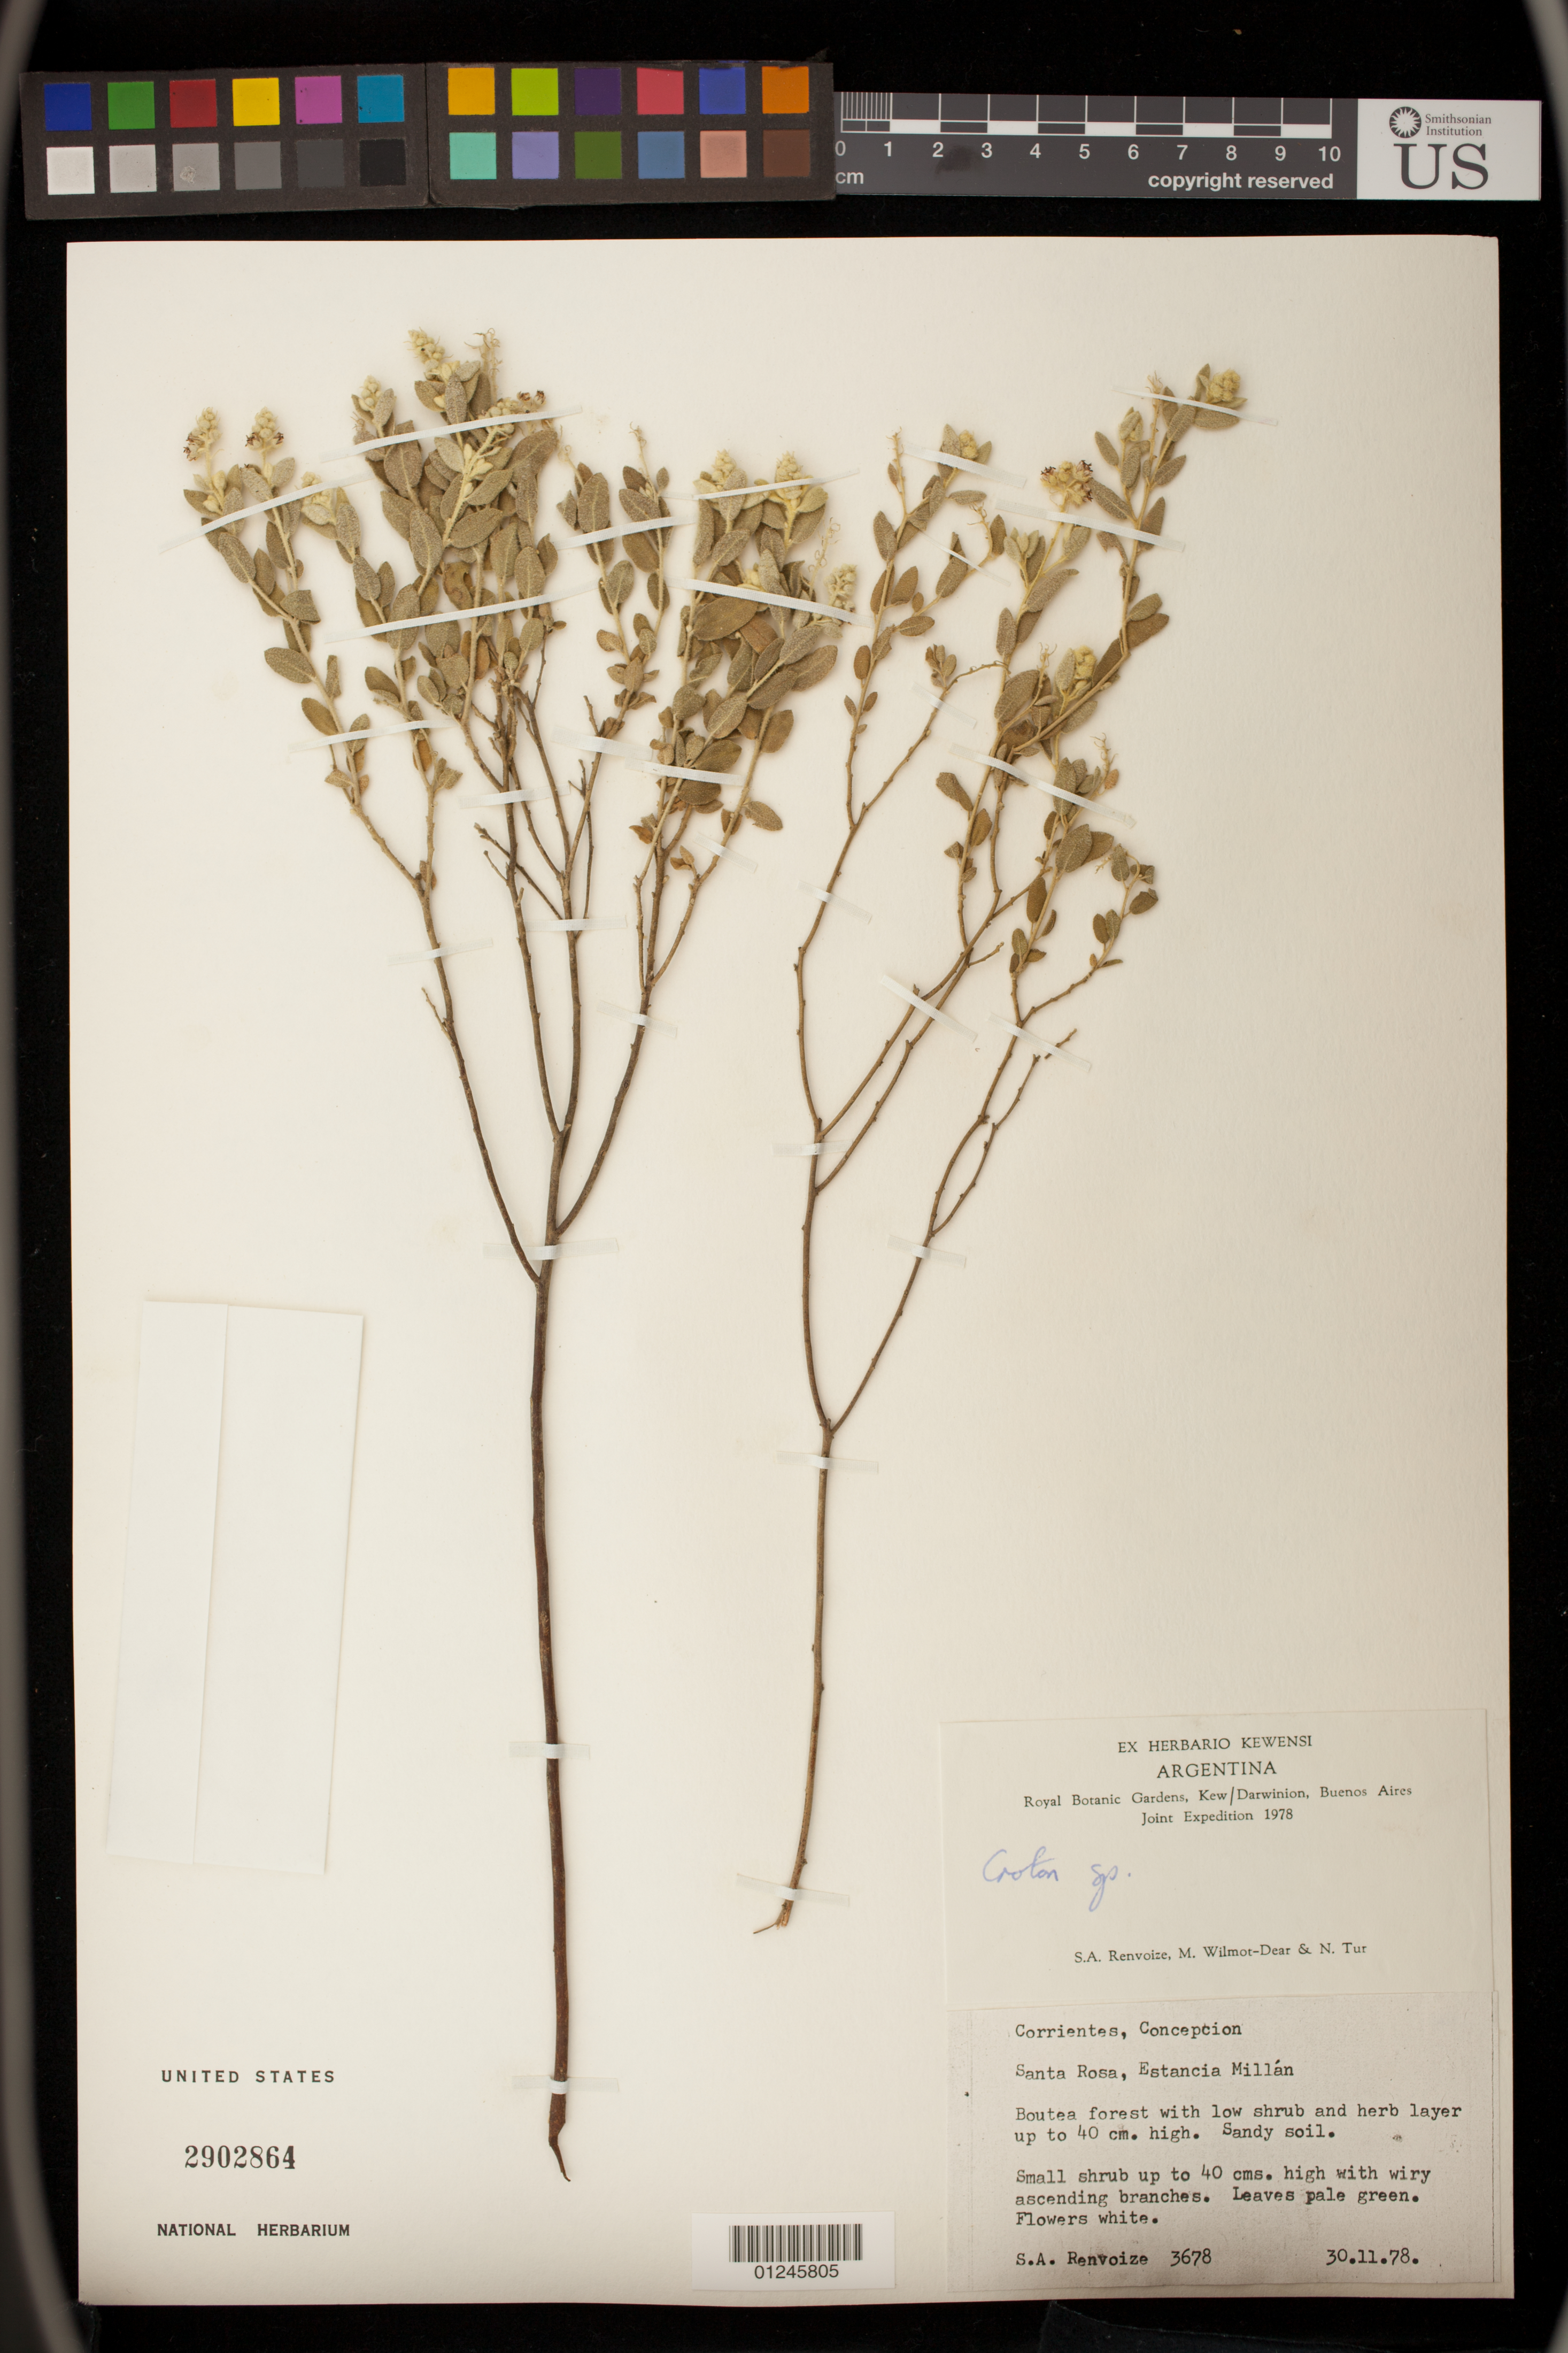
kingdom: Plantae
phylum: Tracheophyta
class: Magnoliopsida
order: Malpighiales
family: Euphorbiaceae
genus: Croton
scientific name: Croton sp.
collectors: S. A. Renvoize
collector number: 3678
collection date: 1978-11-30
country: Argentina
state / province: Corrientes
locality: Concepcion.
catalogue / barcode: US 2902864